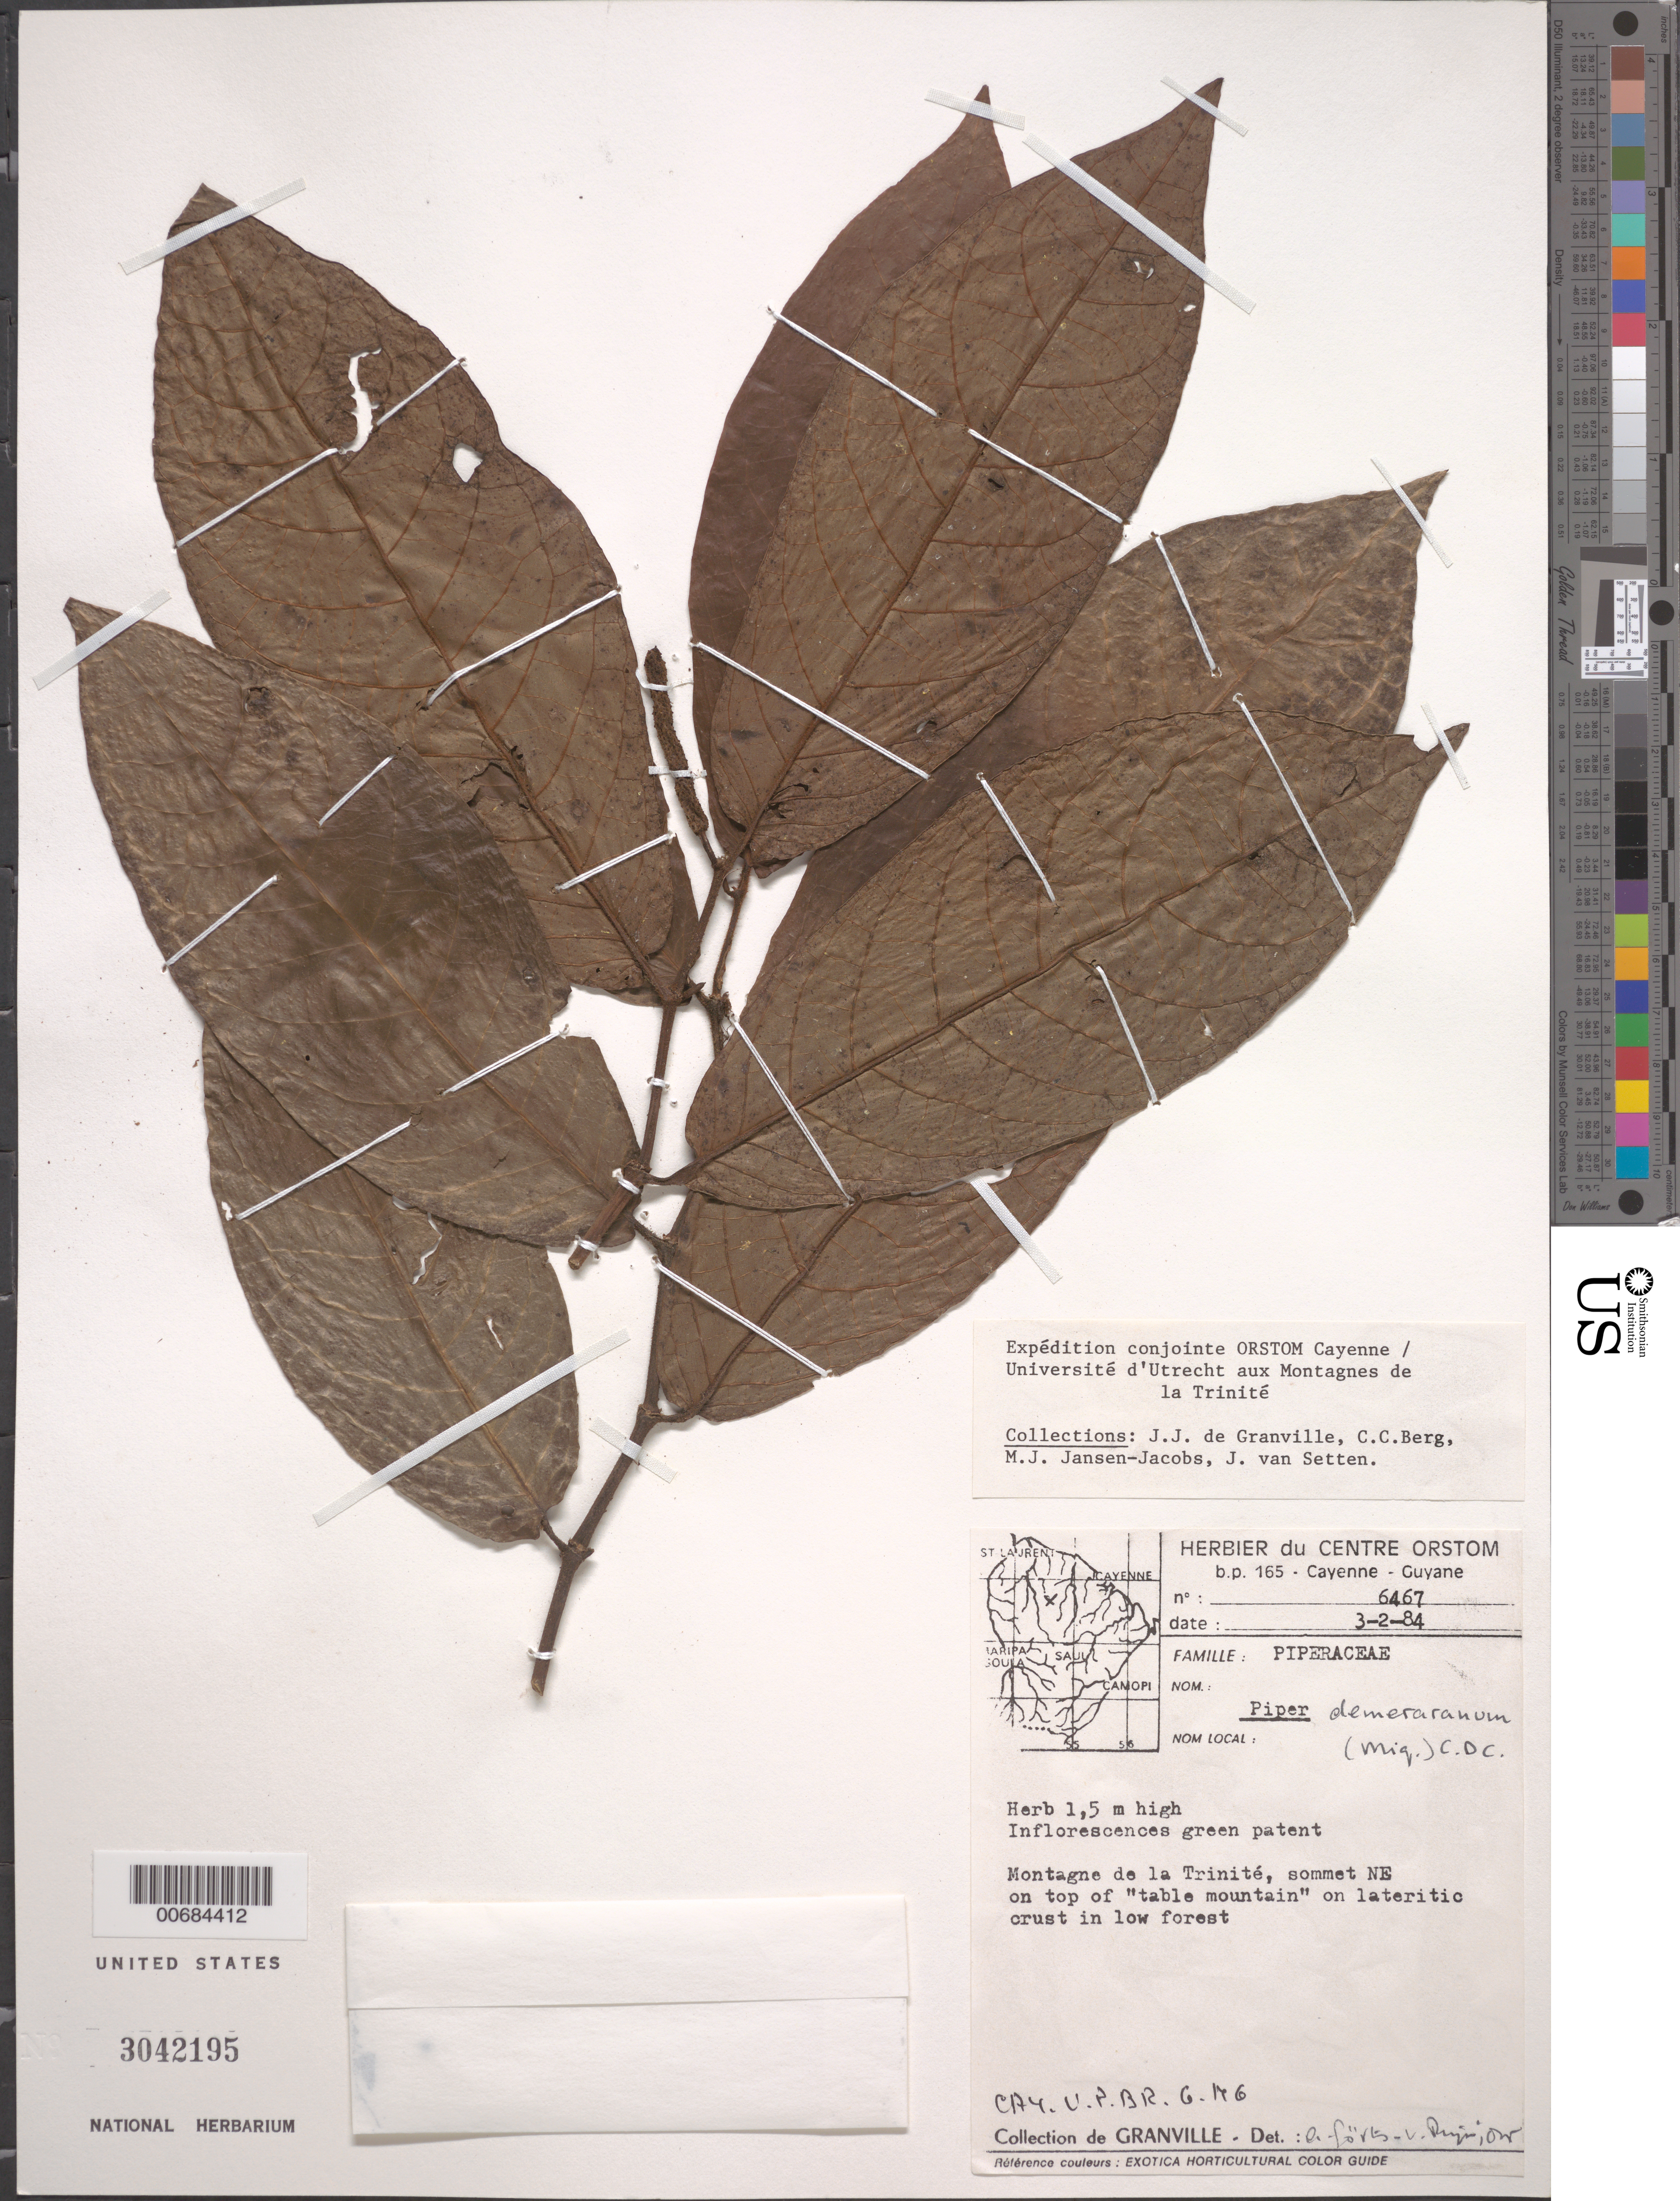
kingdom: Plantae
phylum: Tracheophyta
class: Magnoliopsida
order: Piperales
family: Piperaceae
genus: Piper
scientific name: Piper demeraranum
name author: (Miq.) C. DC.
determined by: Görts-van Rijn, A. R. A.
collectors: J.-J. de Granville, C. C. Berg, M. J. Jansen-Jacobs & J. van Setten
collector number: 6467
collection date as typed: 3-Feb-84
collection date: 1984-02-03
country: French Guiana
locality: Montagnes de la Trinité, sommet NE, on top of "Table Mountain"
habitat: Low forest on lateritic crust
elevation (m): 600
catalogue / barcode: US 3042195